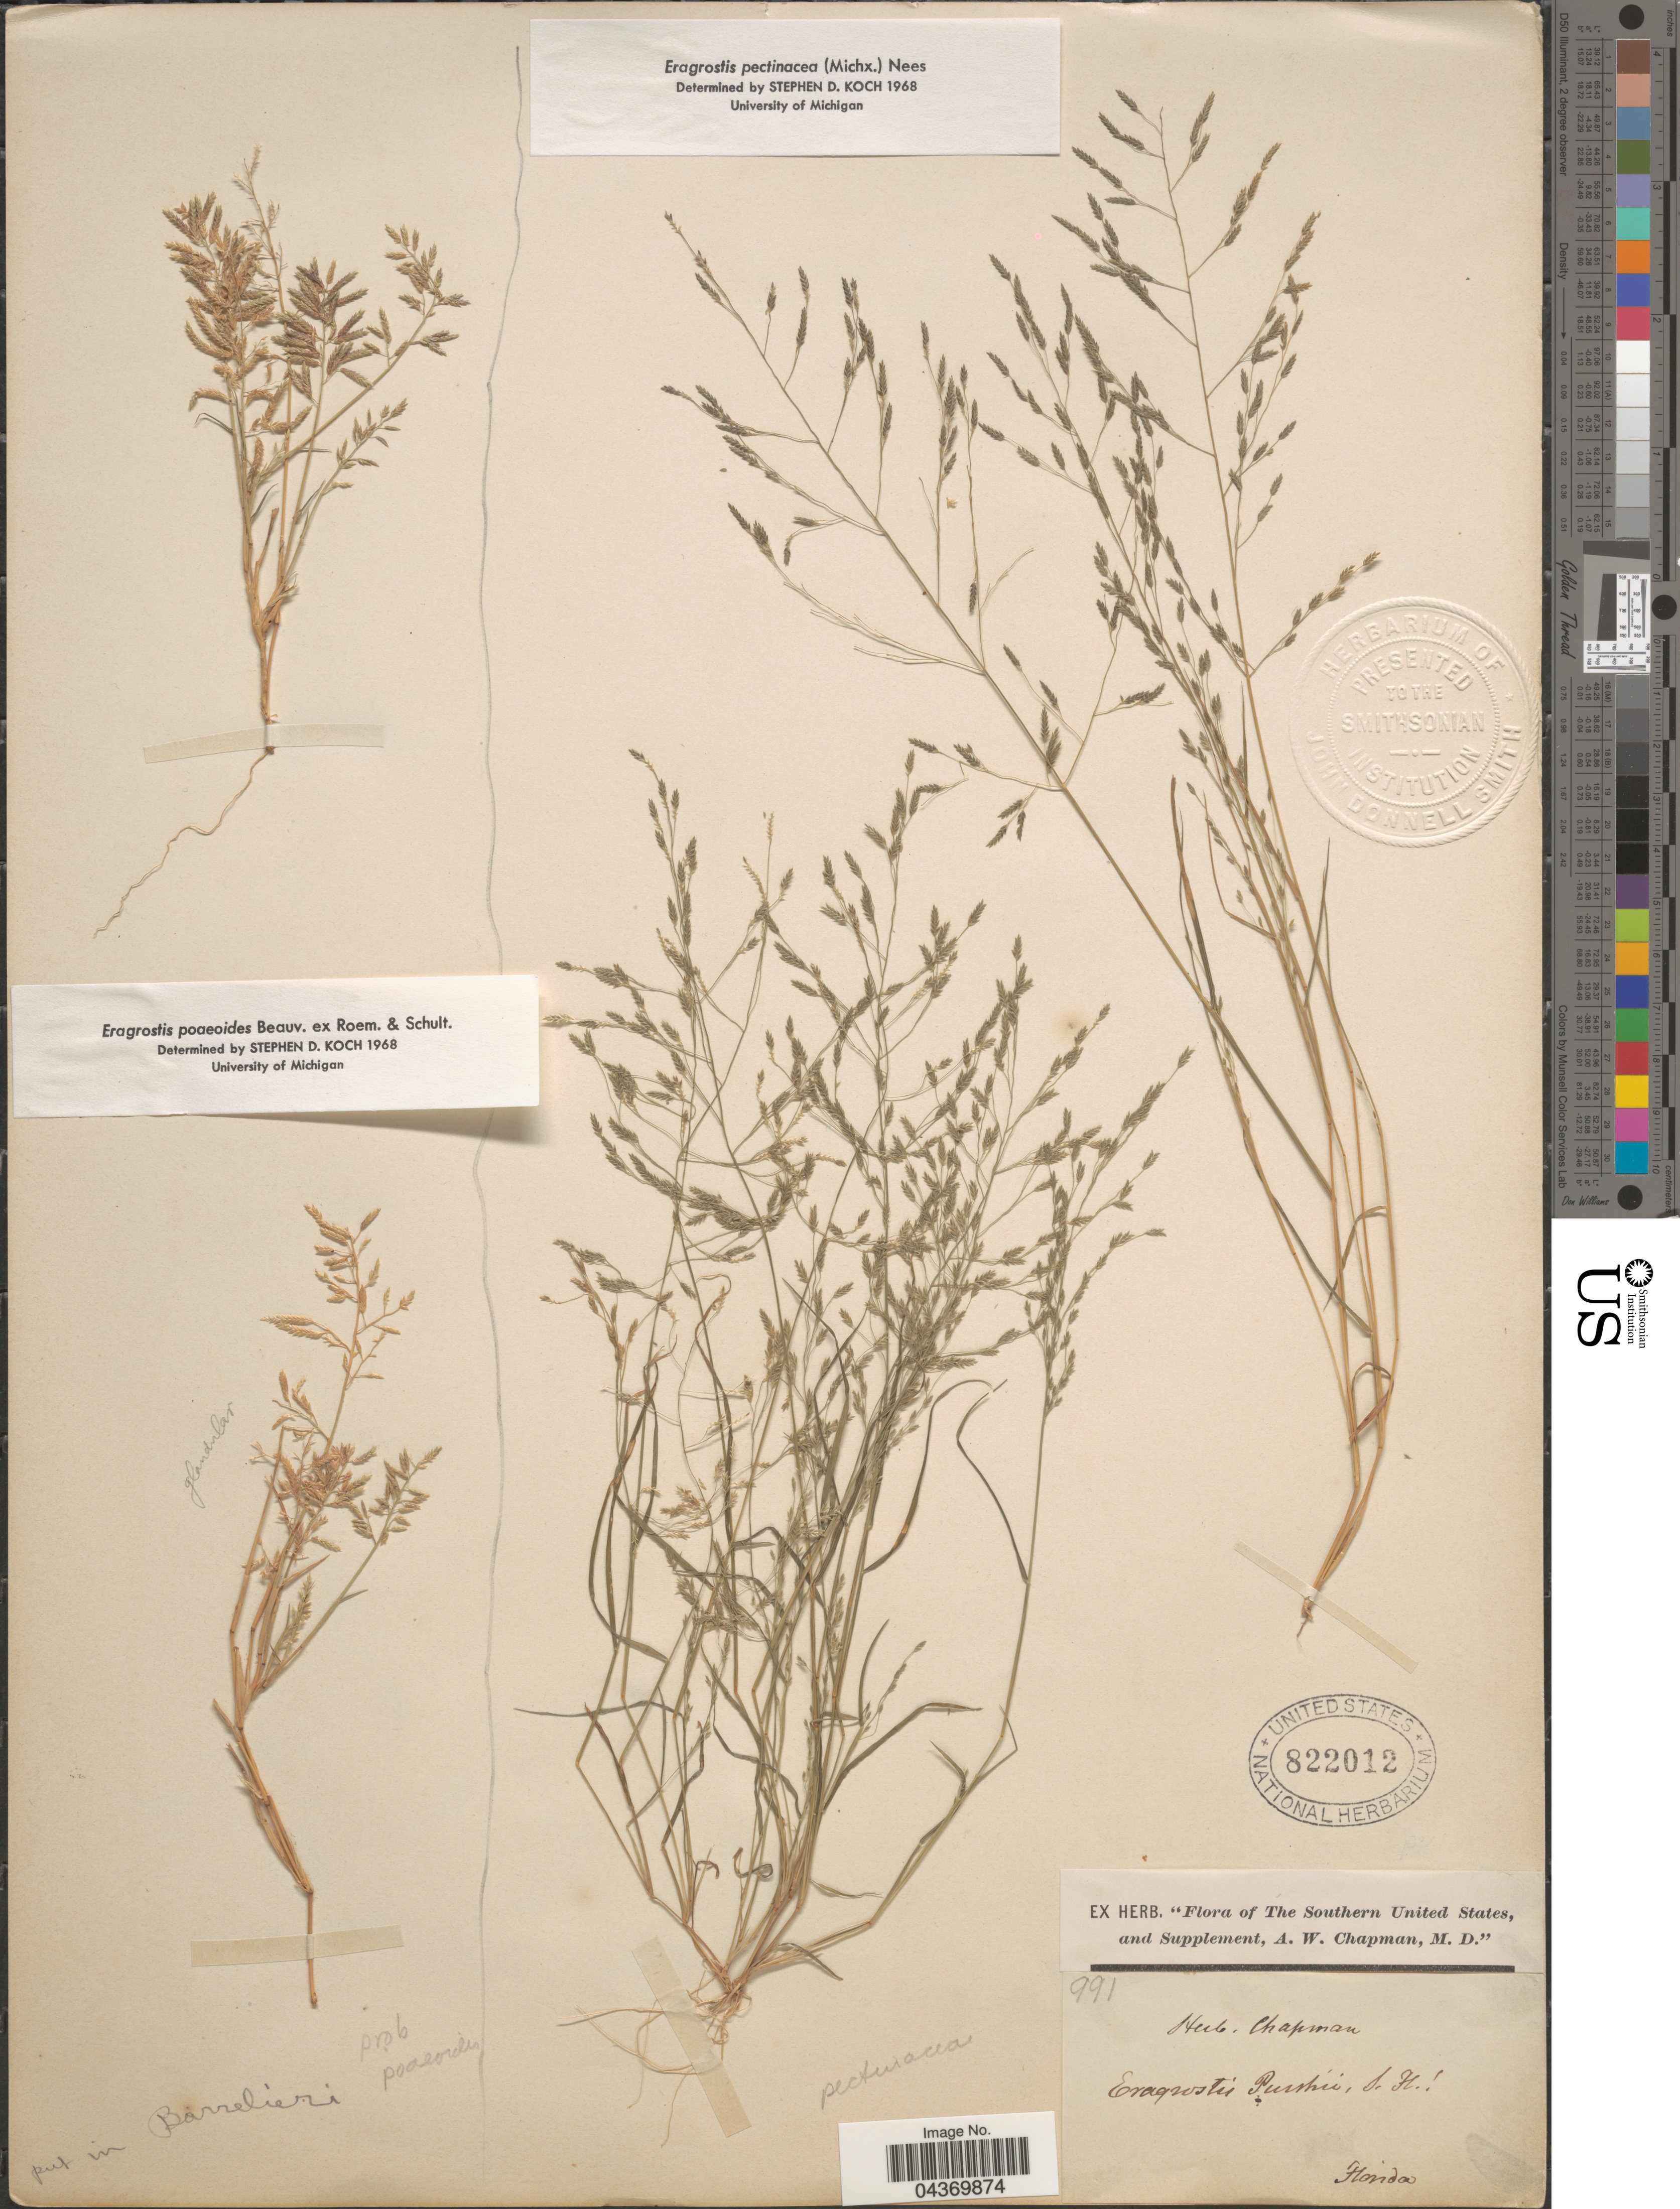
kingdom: Plantae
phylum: Tracheophyta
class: Liliopsida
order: Poales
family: Poaceae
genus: Eragrostis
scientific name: Eragrostis pectinacea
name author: (Michx.) Nees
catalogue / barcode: US 822012-2